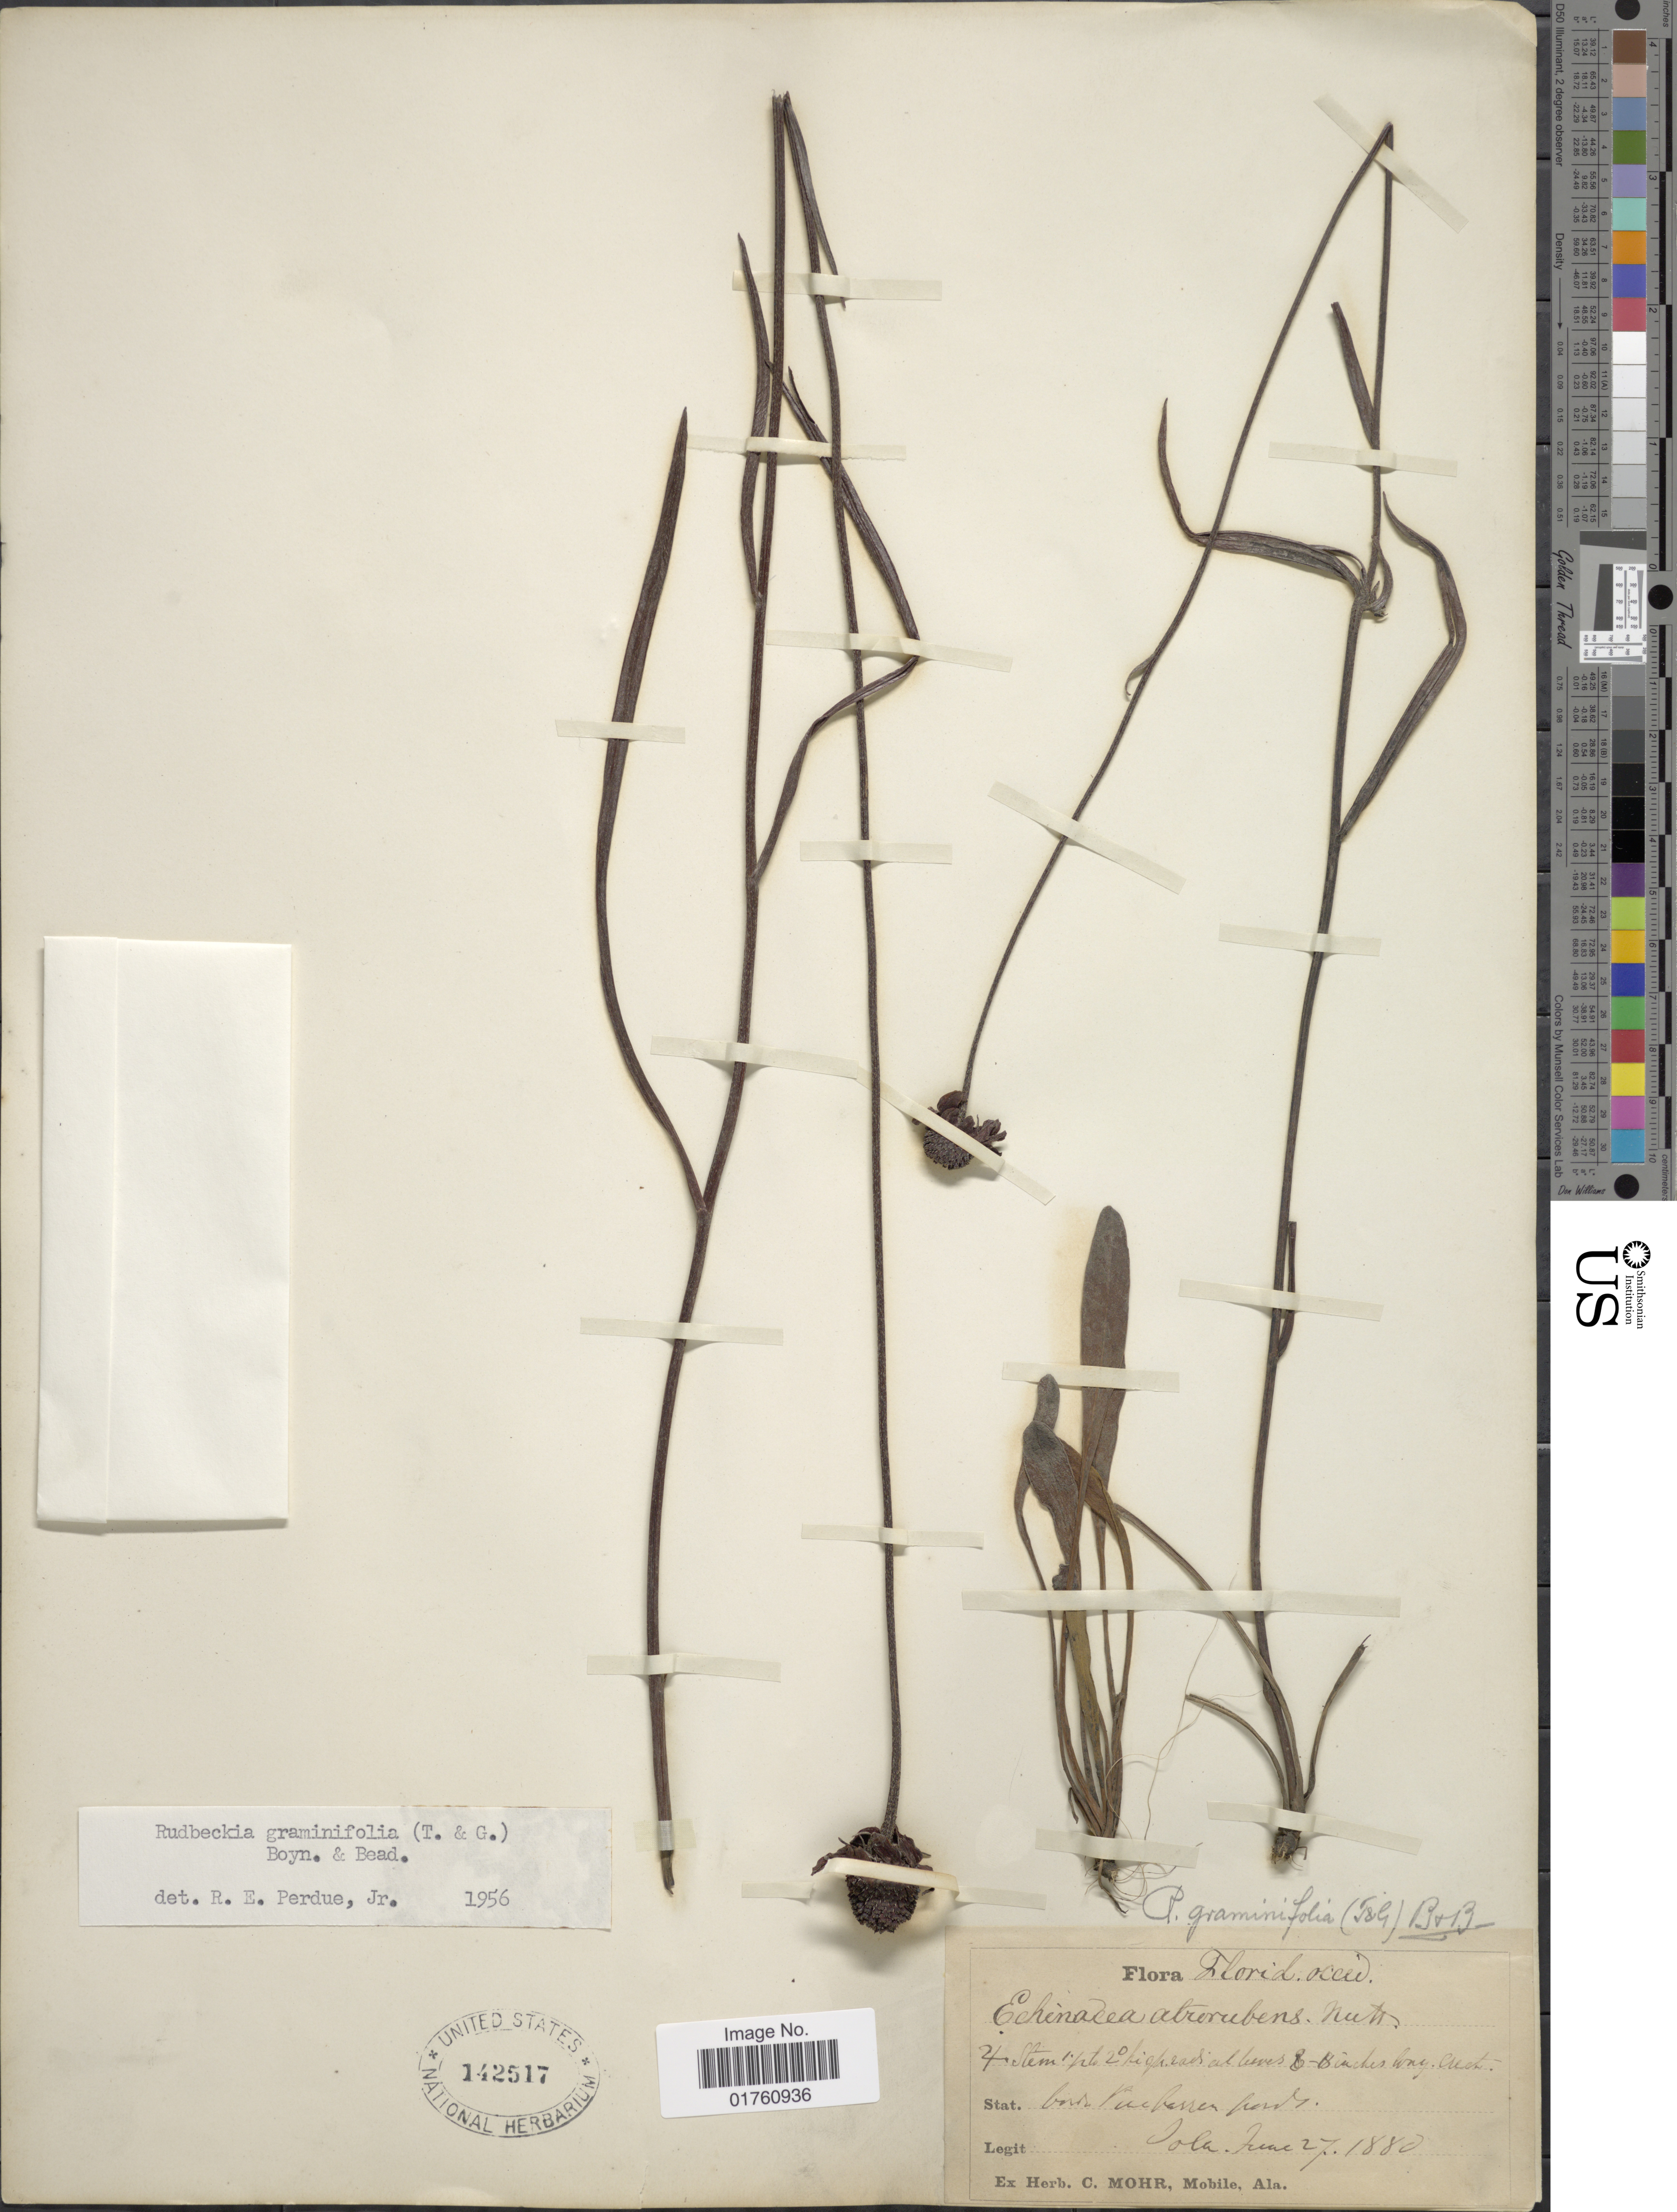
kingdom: Plantae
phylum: Tracheophyta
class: Magnoliopsida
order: Asterales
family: Asteraceae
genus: Rudbeckia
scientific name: Rudbeckia graminifolia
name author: (Torr. & A. Gray) C.L. Boynton & Beadle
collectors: ex herb. C. Mohr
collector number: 4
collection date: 1880-06-27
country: United States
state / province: Florida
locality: Florida occid, bords vine barren ponds, Sola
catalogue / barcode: US 142517